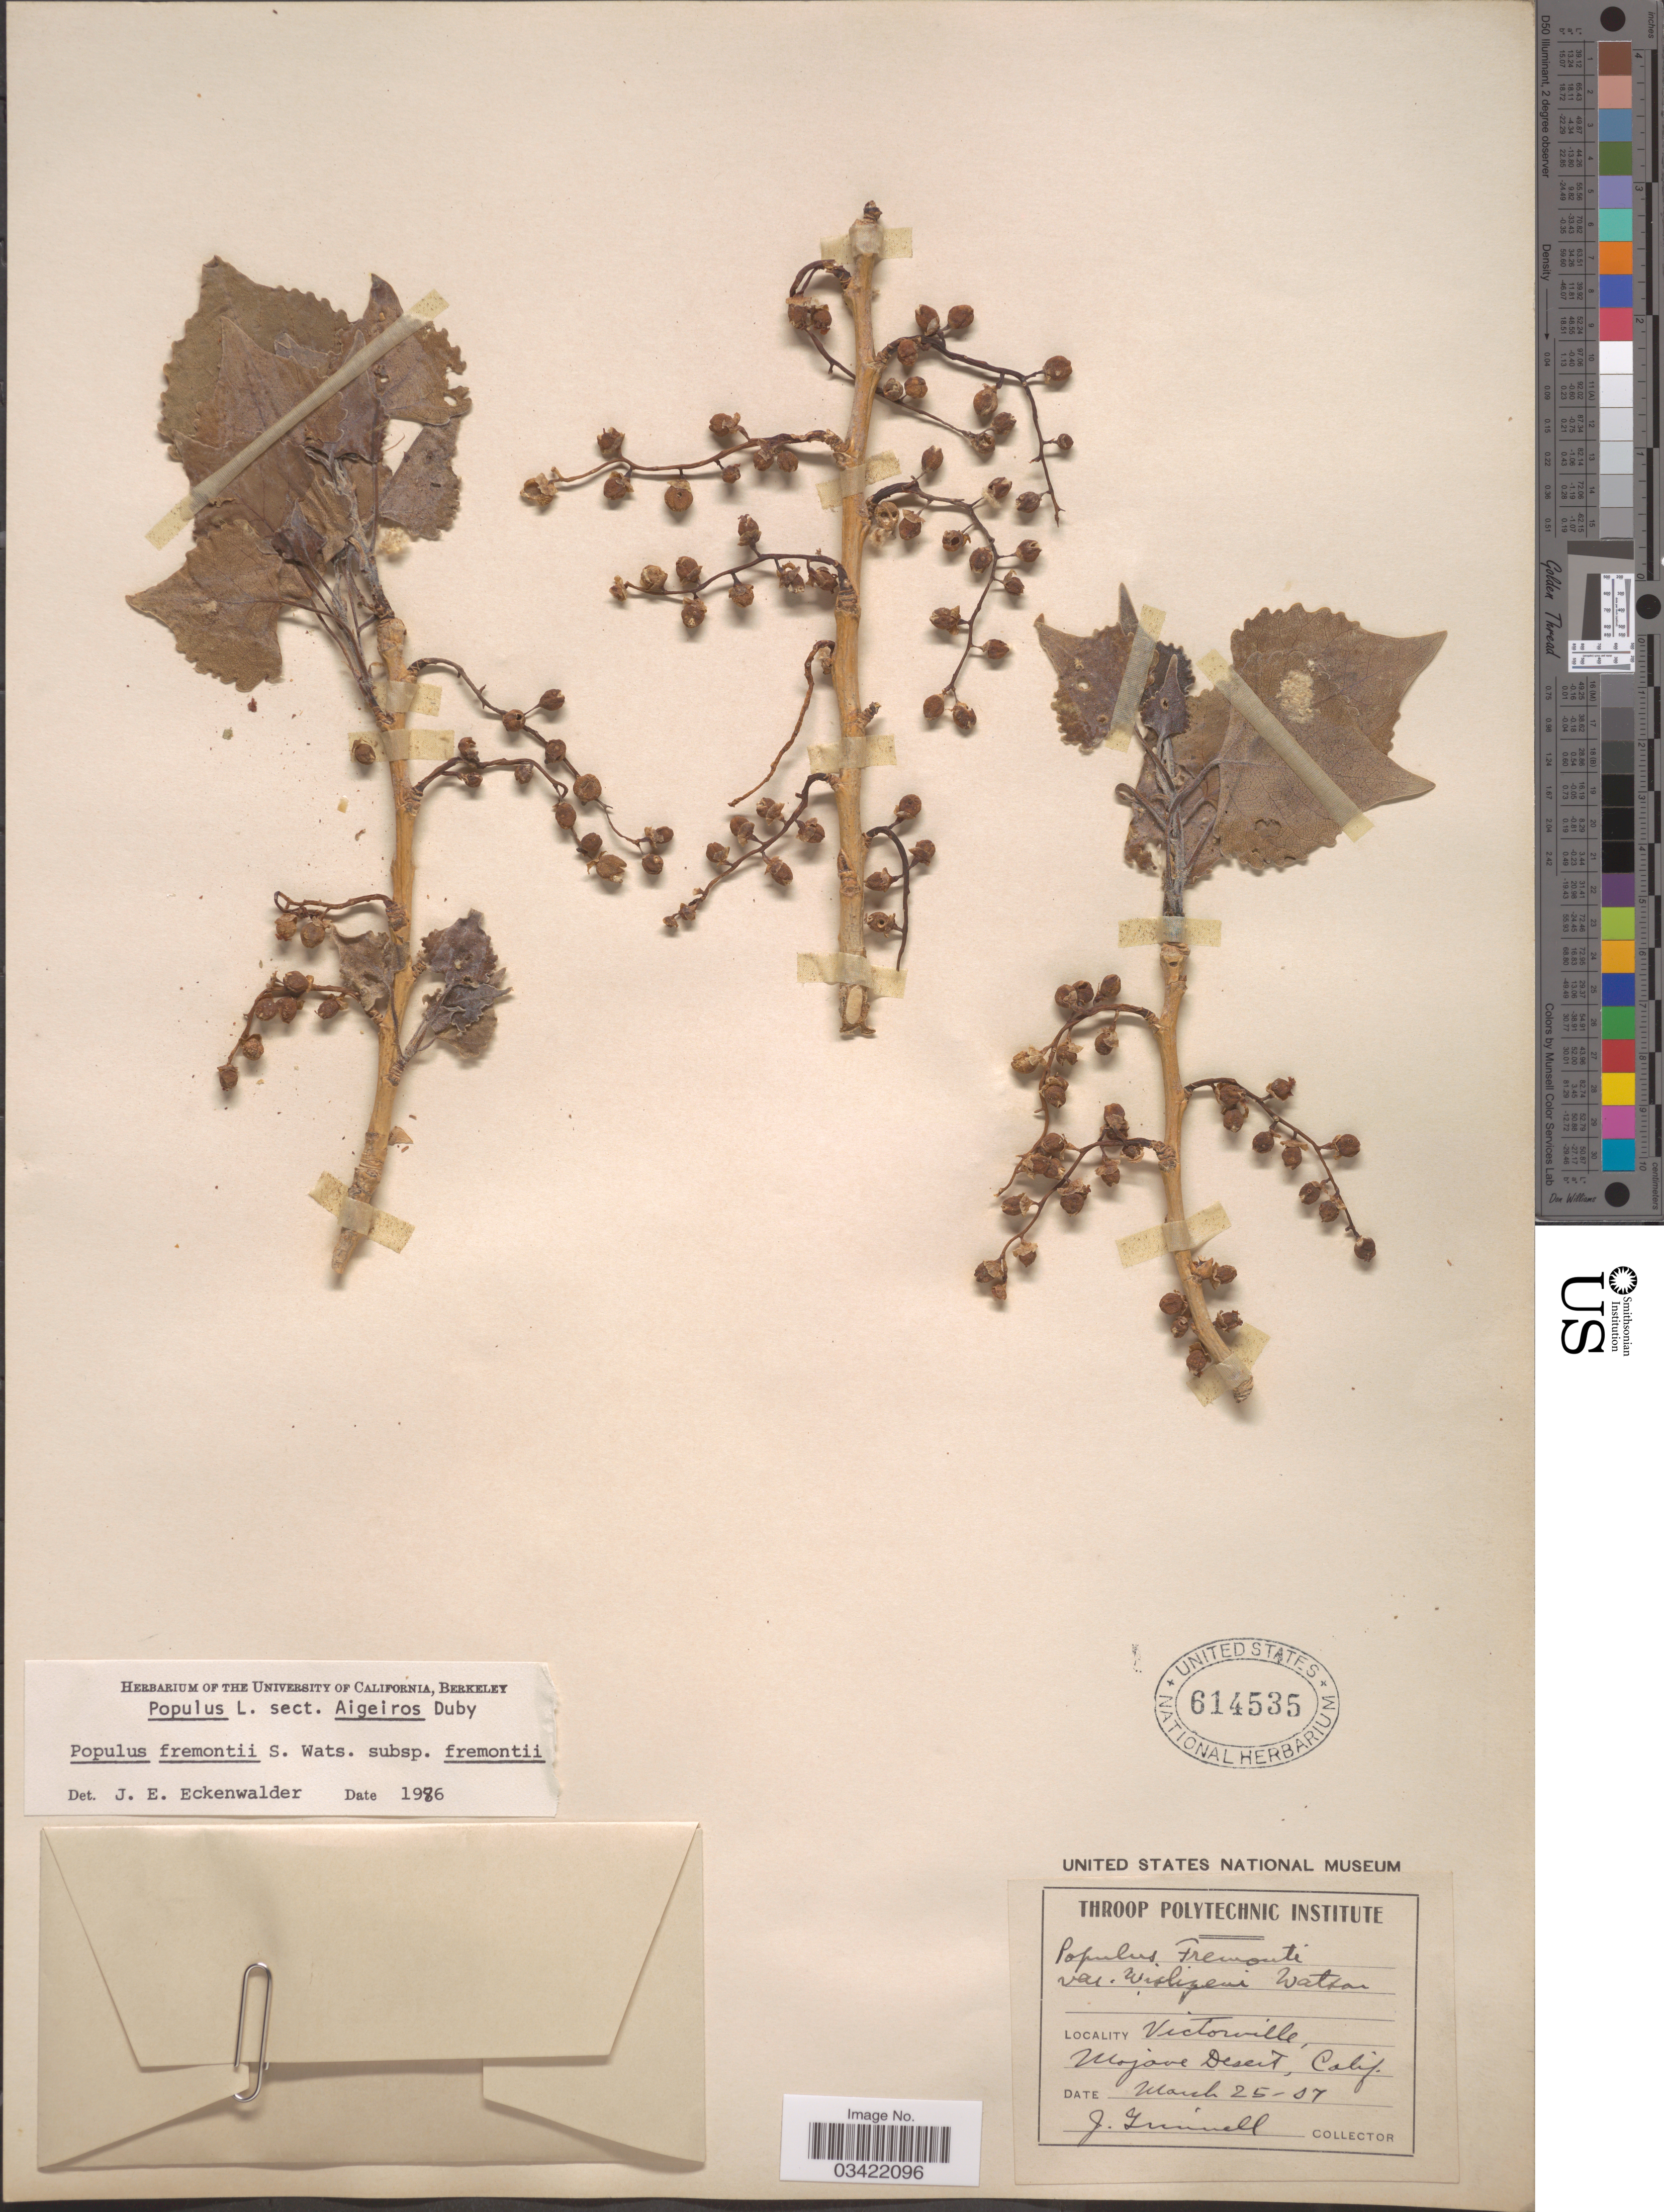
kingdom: Plantae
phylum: Tracheophyta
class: Magnoliopsida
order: Malpighiales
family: Salicaceae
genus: Populus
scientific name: Populus fremontii subsp. fremontii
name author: S. Watson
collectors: J. Grinnell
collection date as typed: Transcribed d/m/y: 25/3/7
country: United States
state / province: California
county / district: San Barnadino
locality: Victorville, Mojave Desert.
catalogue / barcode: US 614535